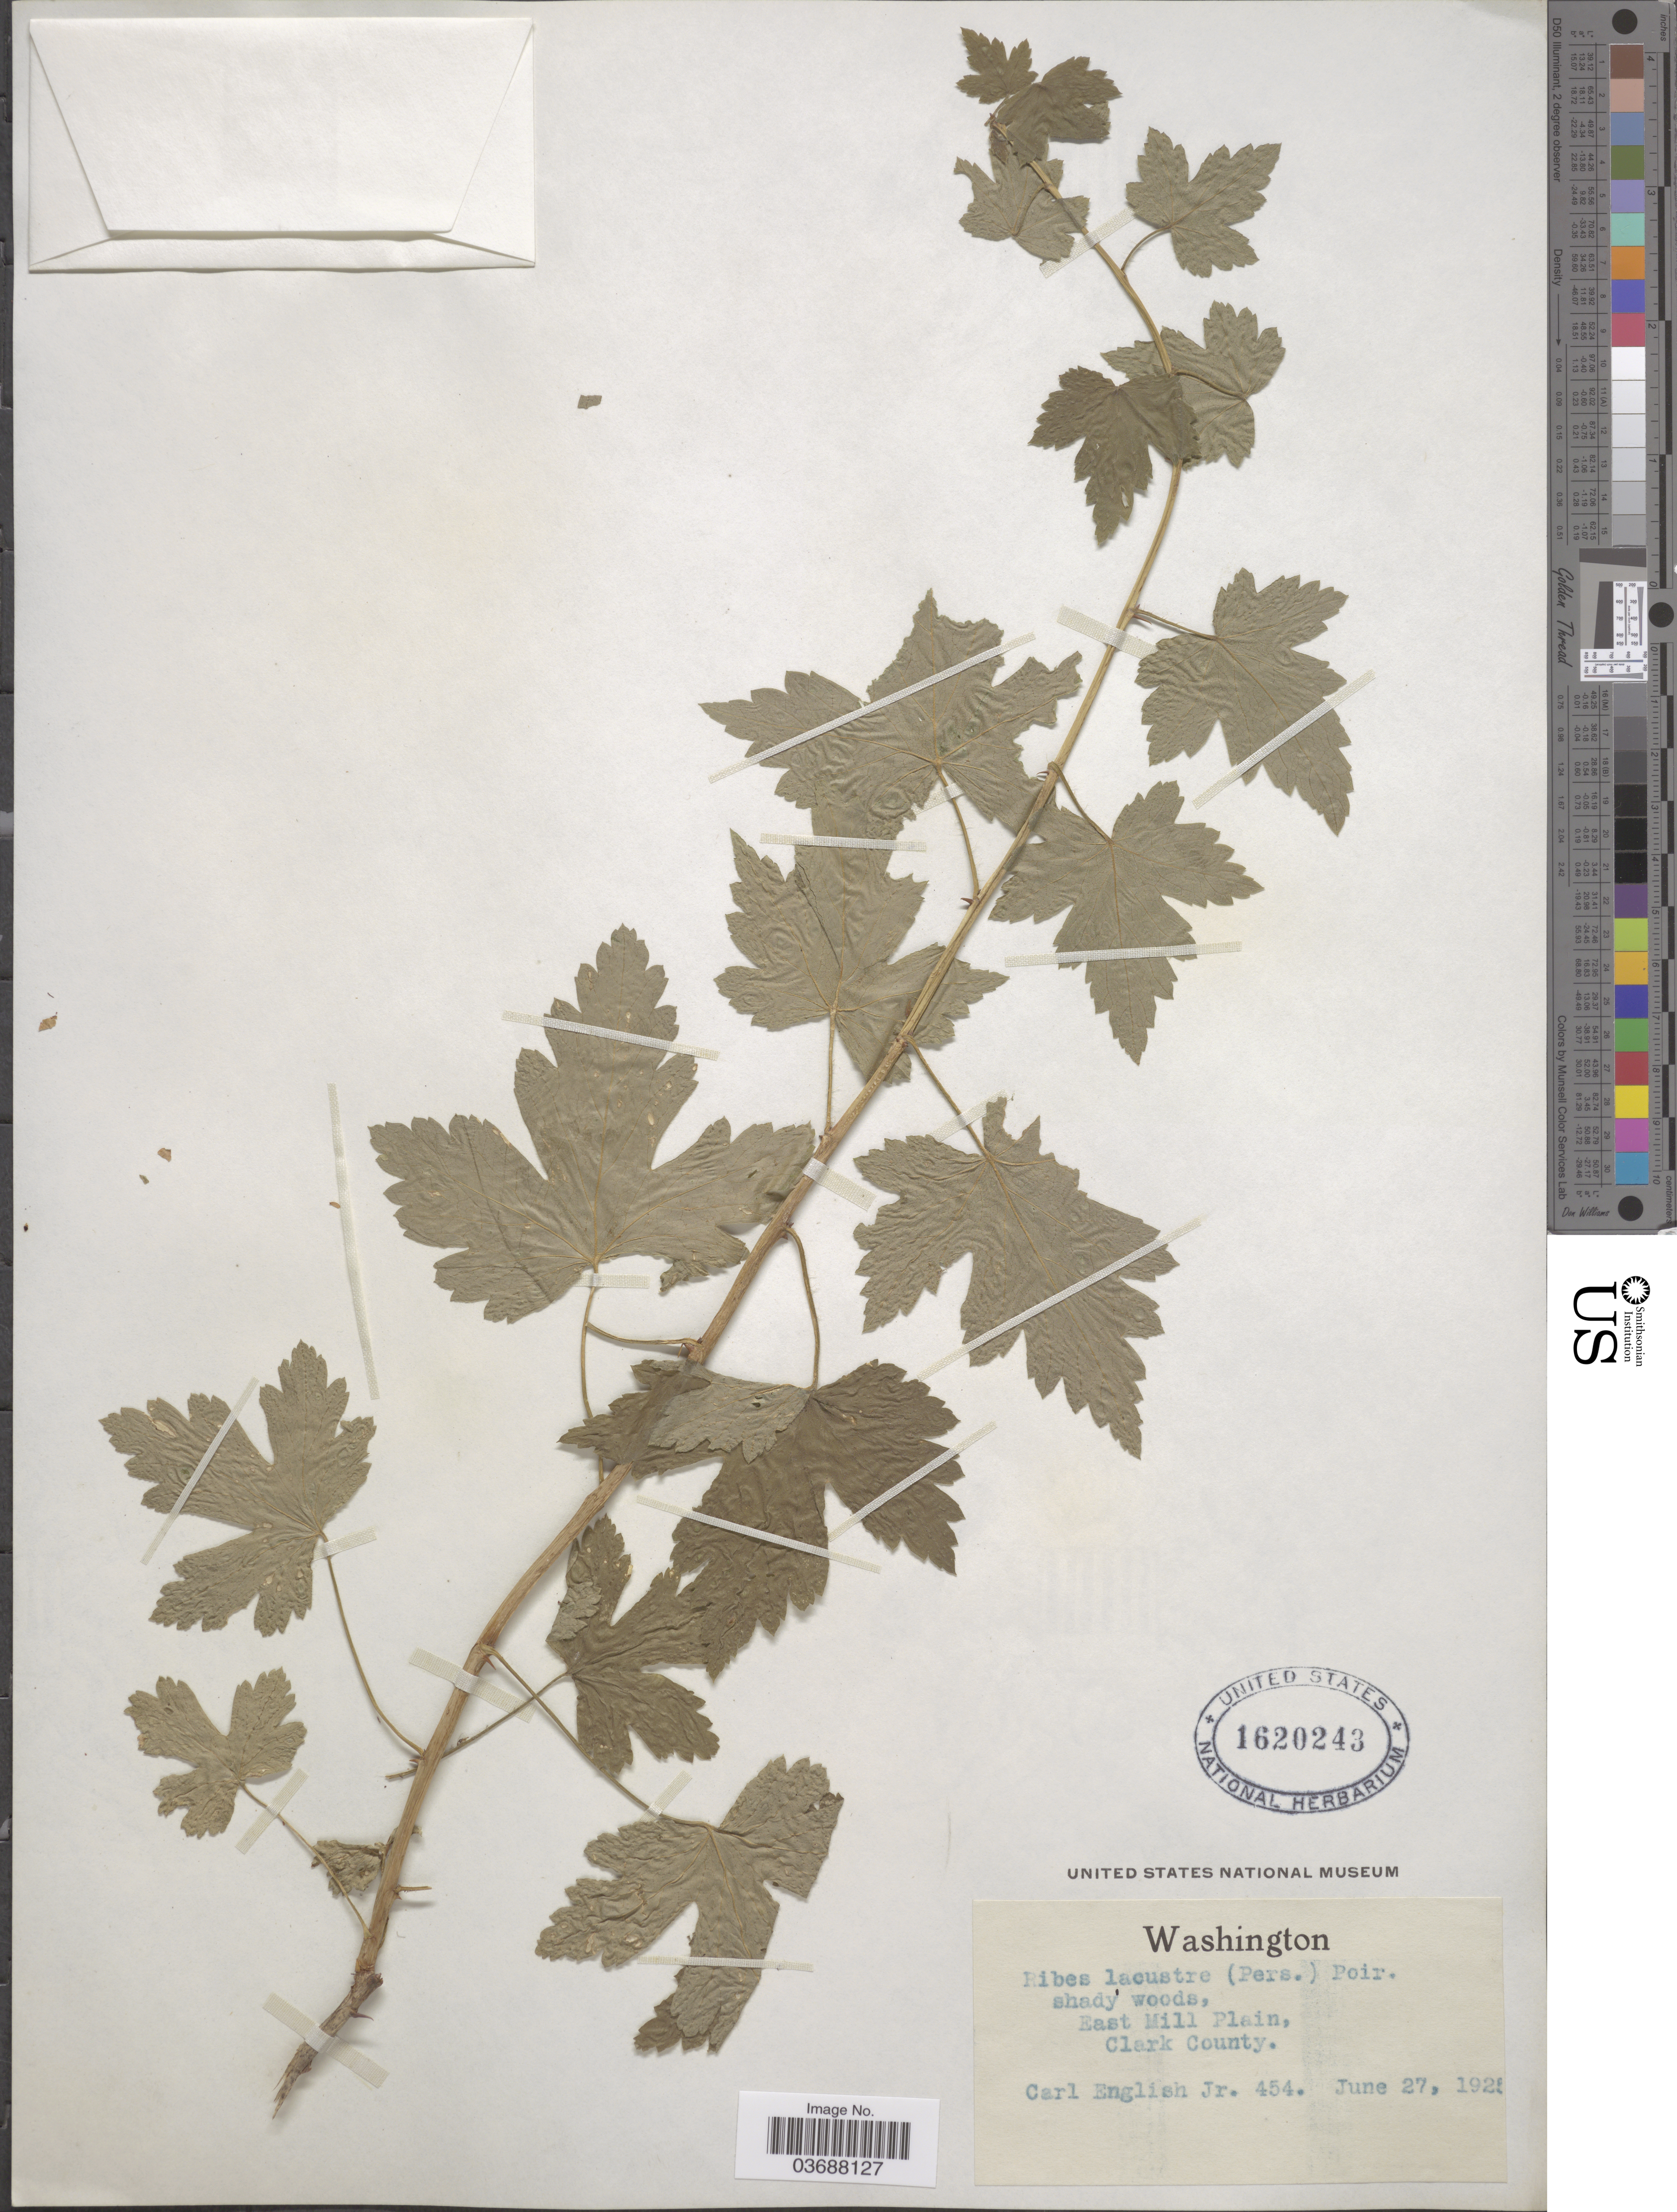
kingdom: Plantae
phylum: Tracheophyta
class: Magnoliopsida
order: Saxifragales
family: Grossulariaceae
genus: Ribes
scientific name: Ribes lacustre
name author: (Pers.) Poir.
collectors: C. English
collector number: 454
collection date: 1925-06-27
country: United States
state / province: Washington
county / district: Clark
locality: East Mill Plain, Clark County.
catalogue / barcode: US 1620243